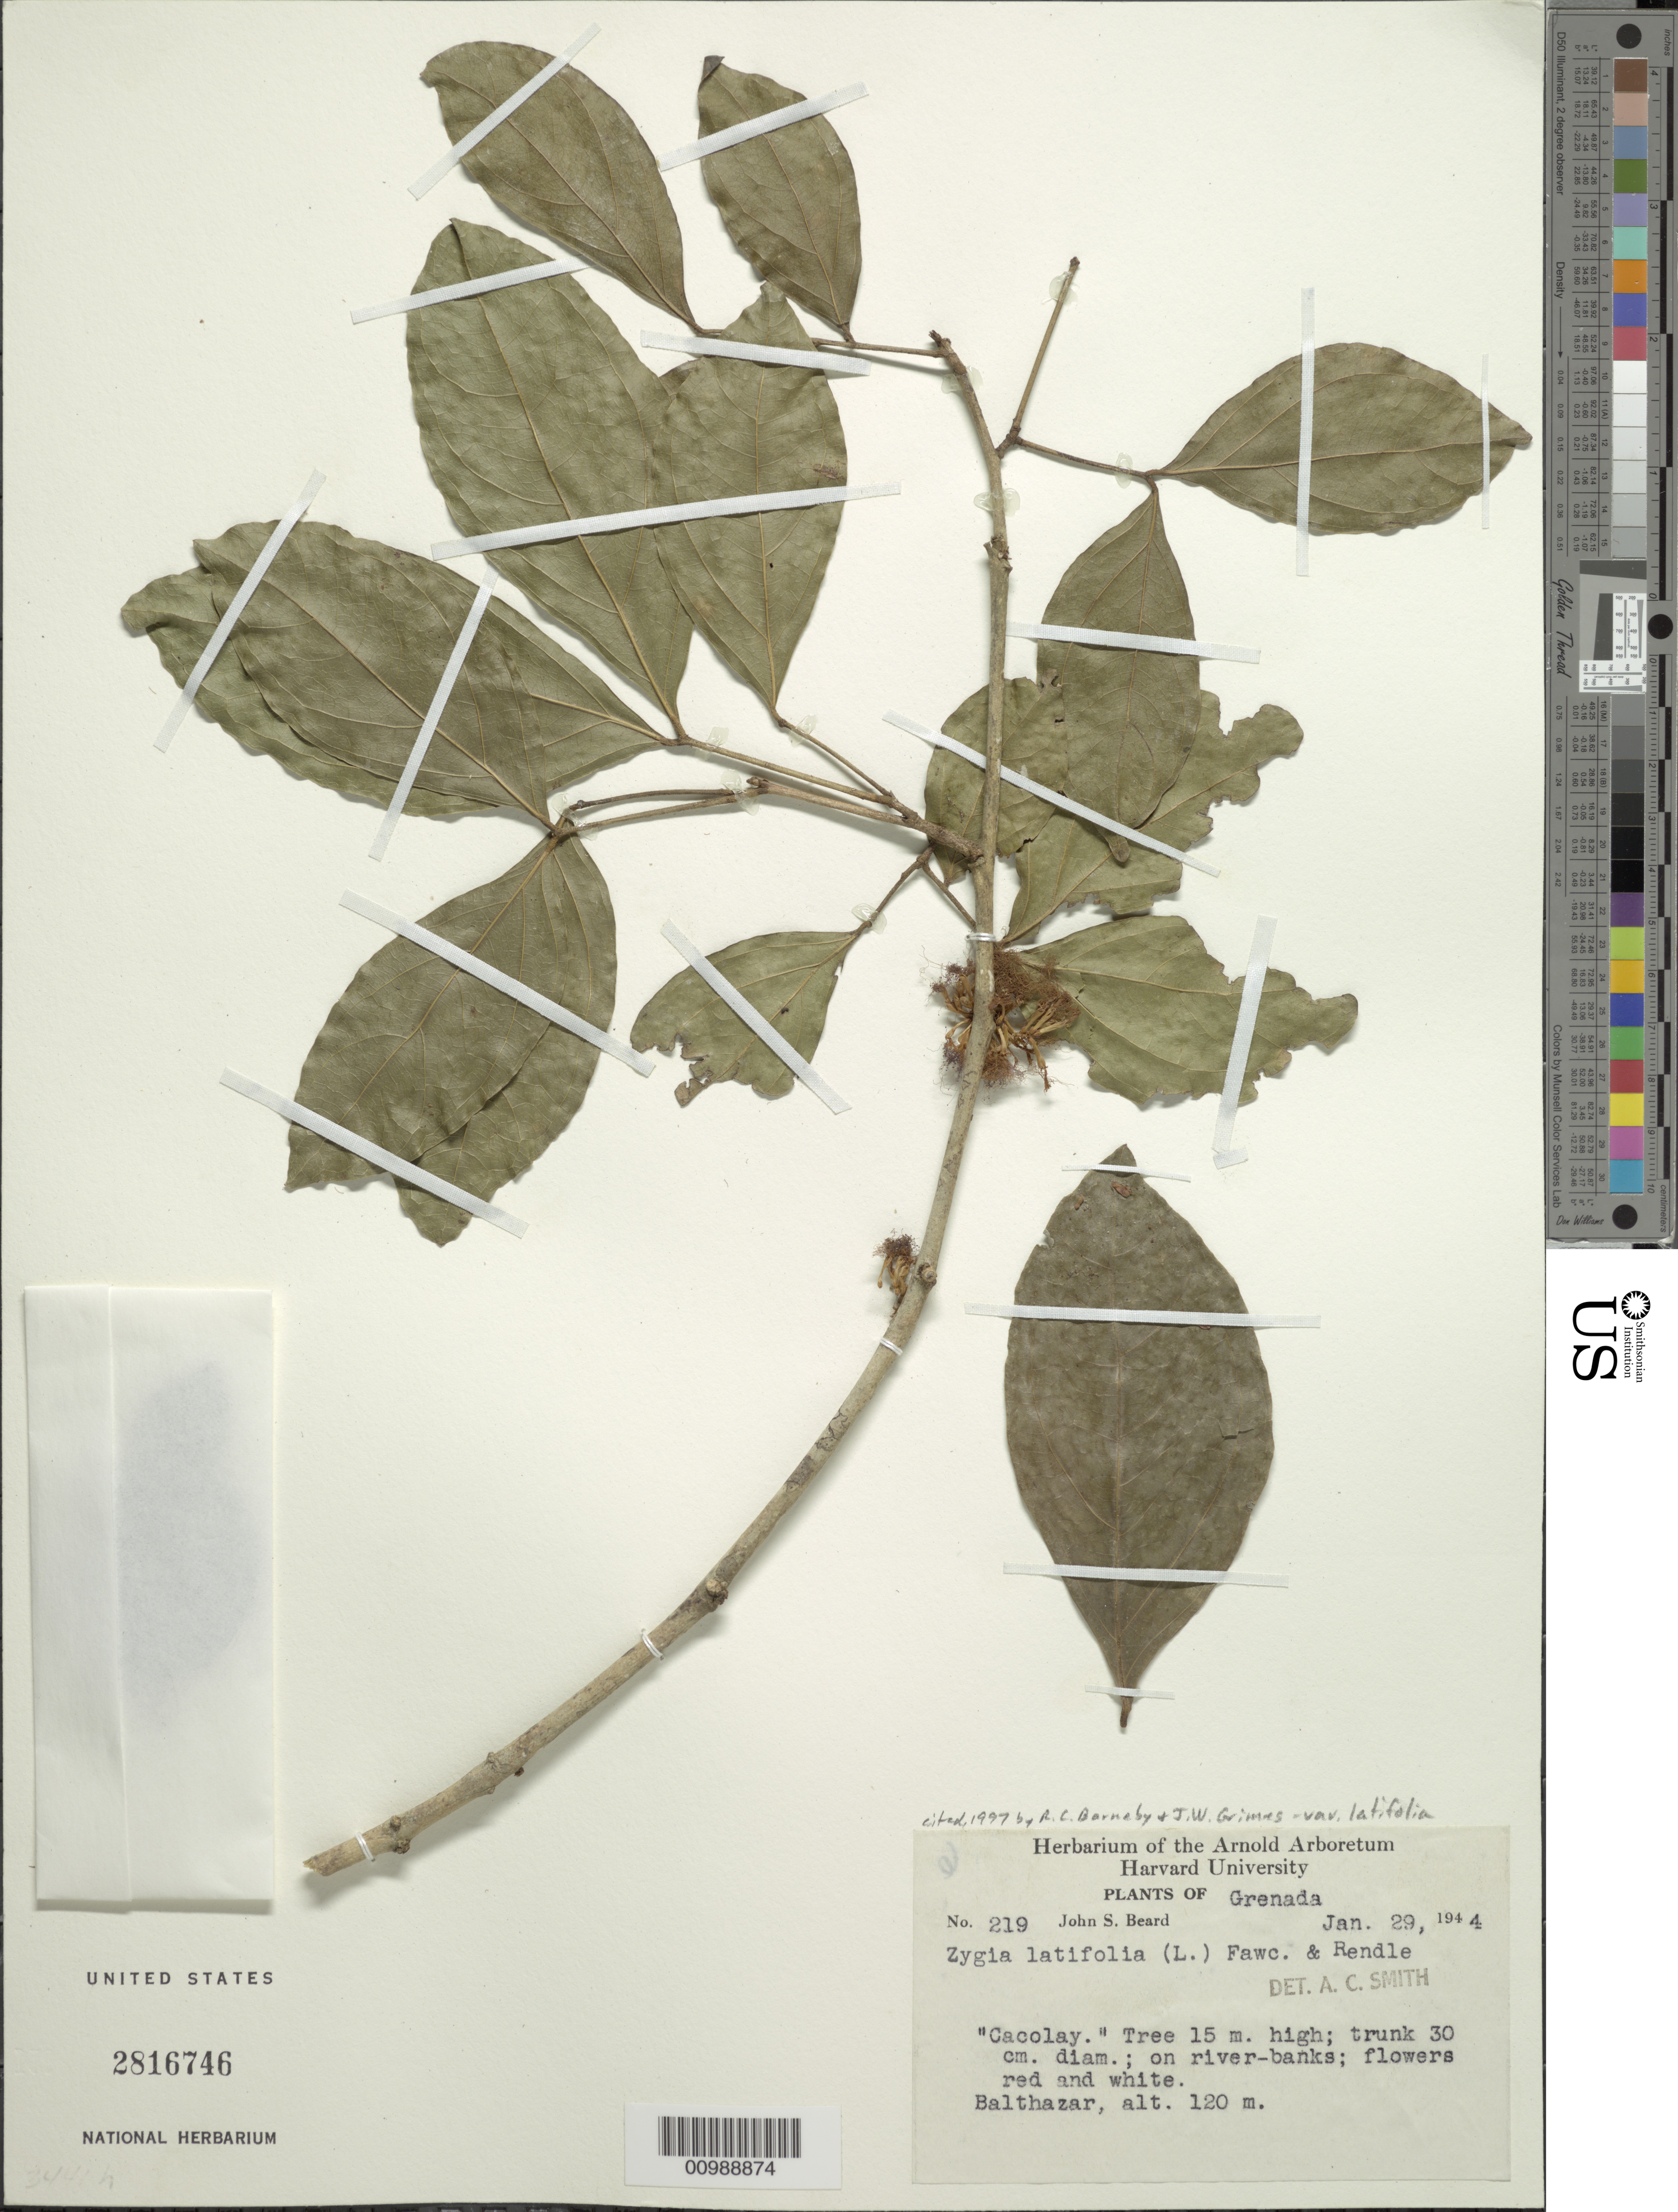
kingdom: Plantae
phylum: Tracheophyta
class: Magnoliopsida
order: Fabales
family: Fabaceae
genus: Zygia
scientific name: Zygia latifolia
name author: (L.) Fawc. & Rendle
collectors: J. Beard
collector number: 219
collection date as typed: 29 Jan 1944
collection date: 1944-01-29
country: Grenada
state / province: Saint Andrew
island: Grenada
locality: Balthazar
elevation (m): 120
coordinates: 0 N, 0 E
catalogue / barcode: US 2816746